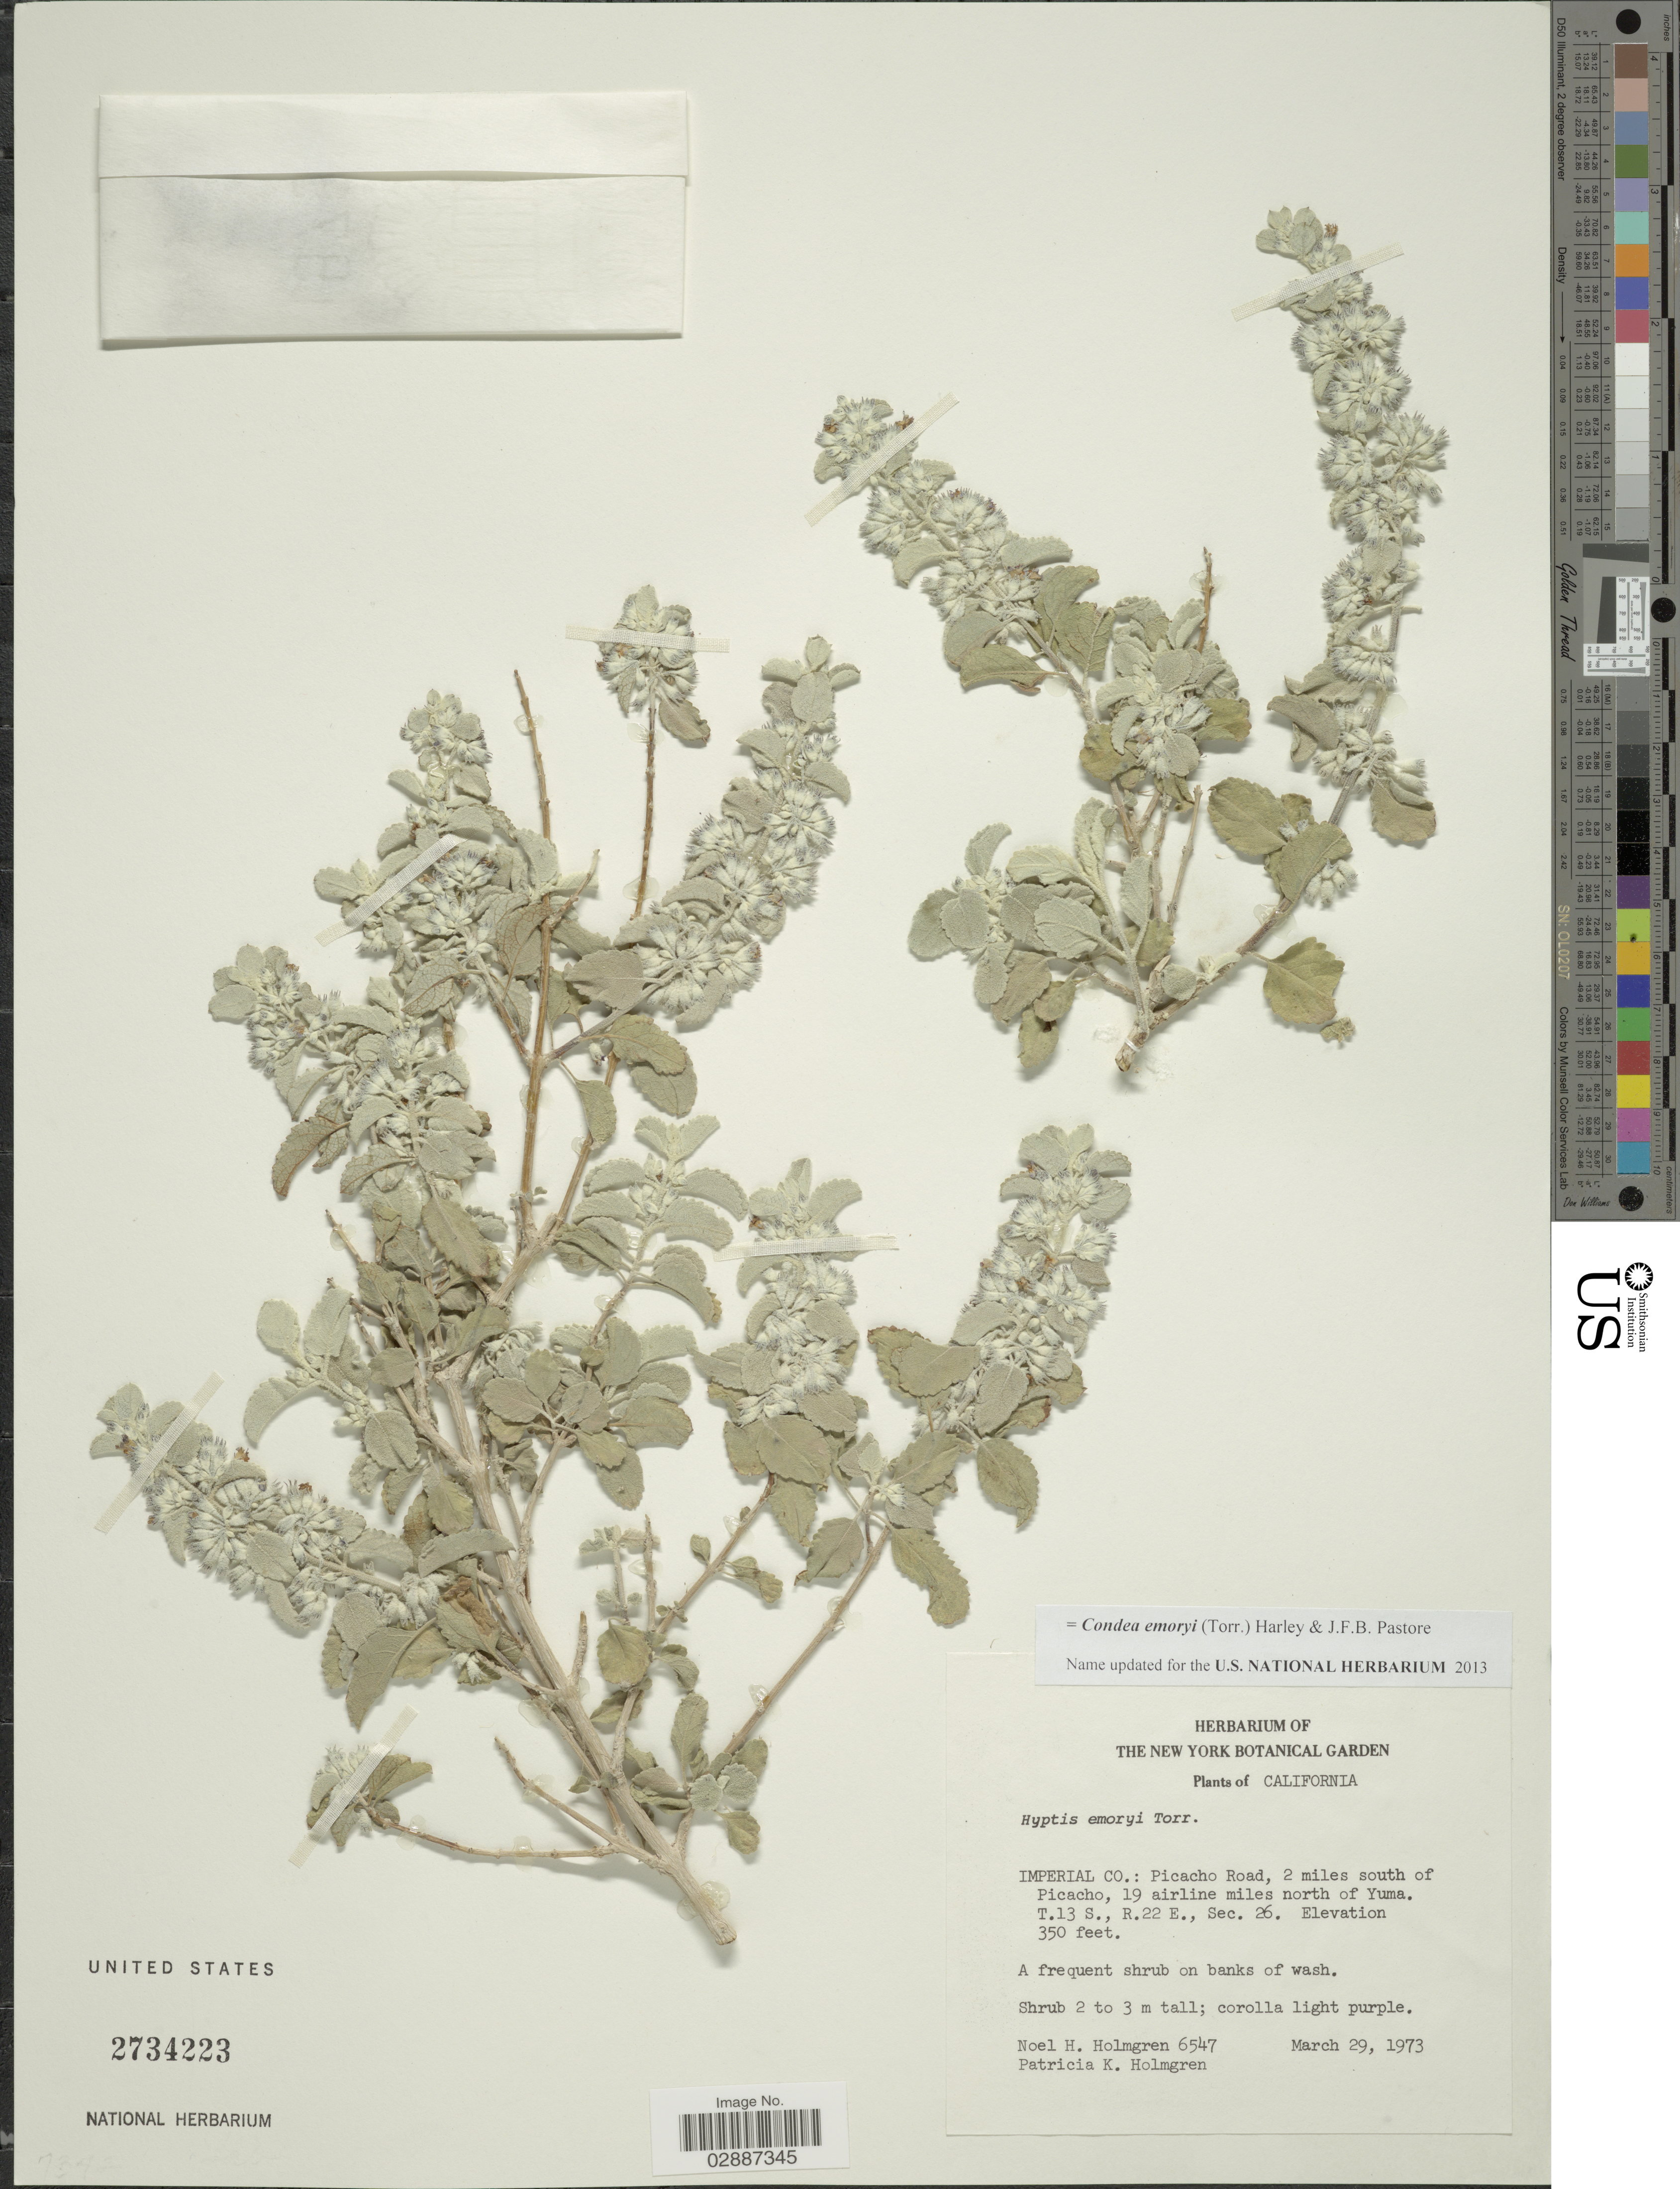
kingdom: Plantae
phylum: Tracheophyta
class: Magnoliopsida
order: Lamiales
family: Lamiaceae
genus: Condea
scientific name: Condea emoryi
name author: (Torr.) Harley & J.F.B. Pastore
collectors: N. H. Holmgren & P. K. Holmgren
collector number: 6547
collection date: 1973-03-29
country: United States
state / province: California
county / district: Imperial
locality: Imperial Co.: Picacho Road, 2 miles south of Picacho, 19 airline miles north of Yuma. T.13 S., R.22 E., Sec. 26.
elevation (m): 107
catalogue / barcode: US 2734223